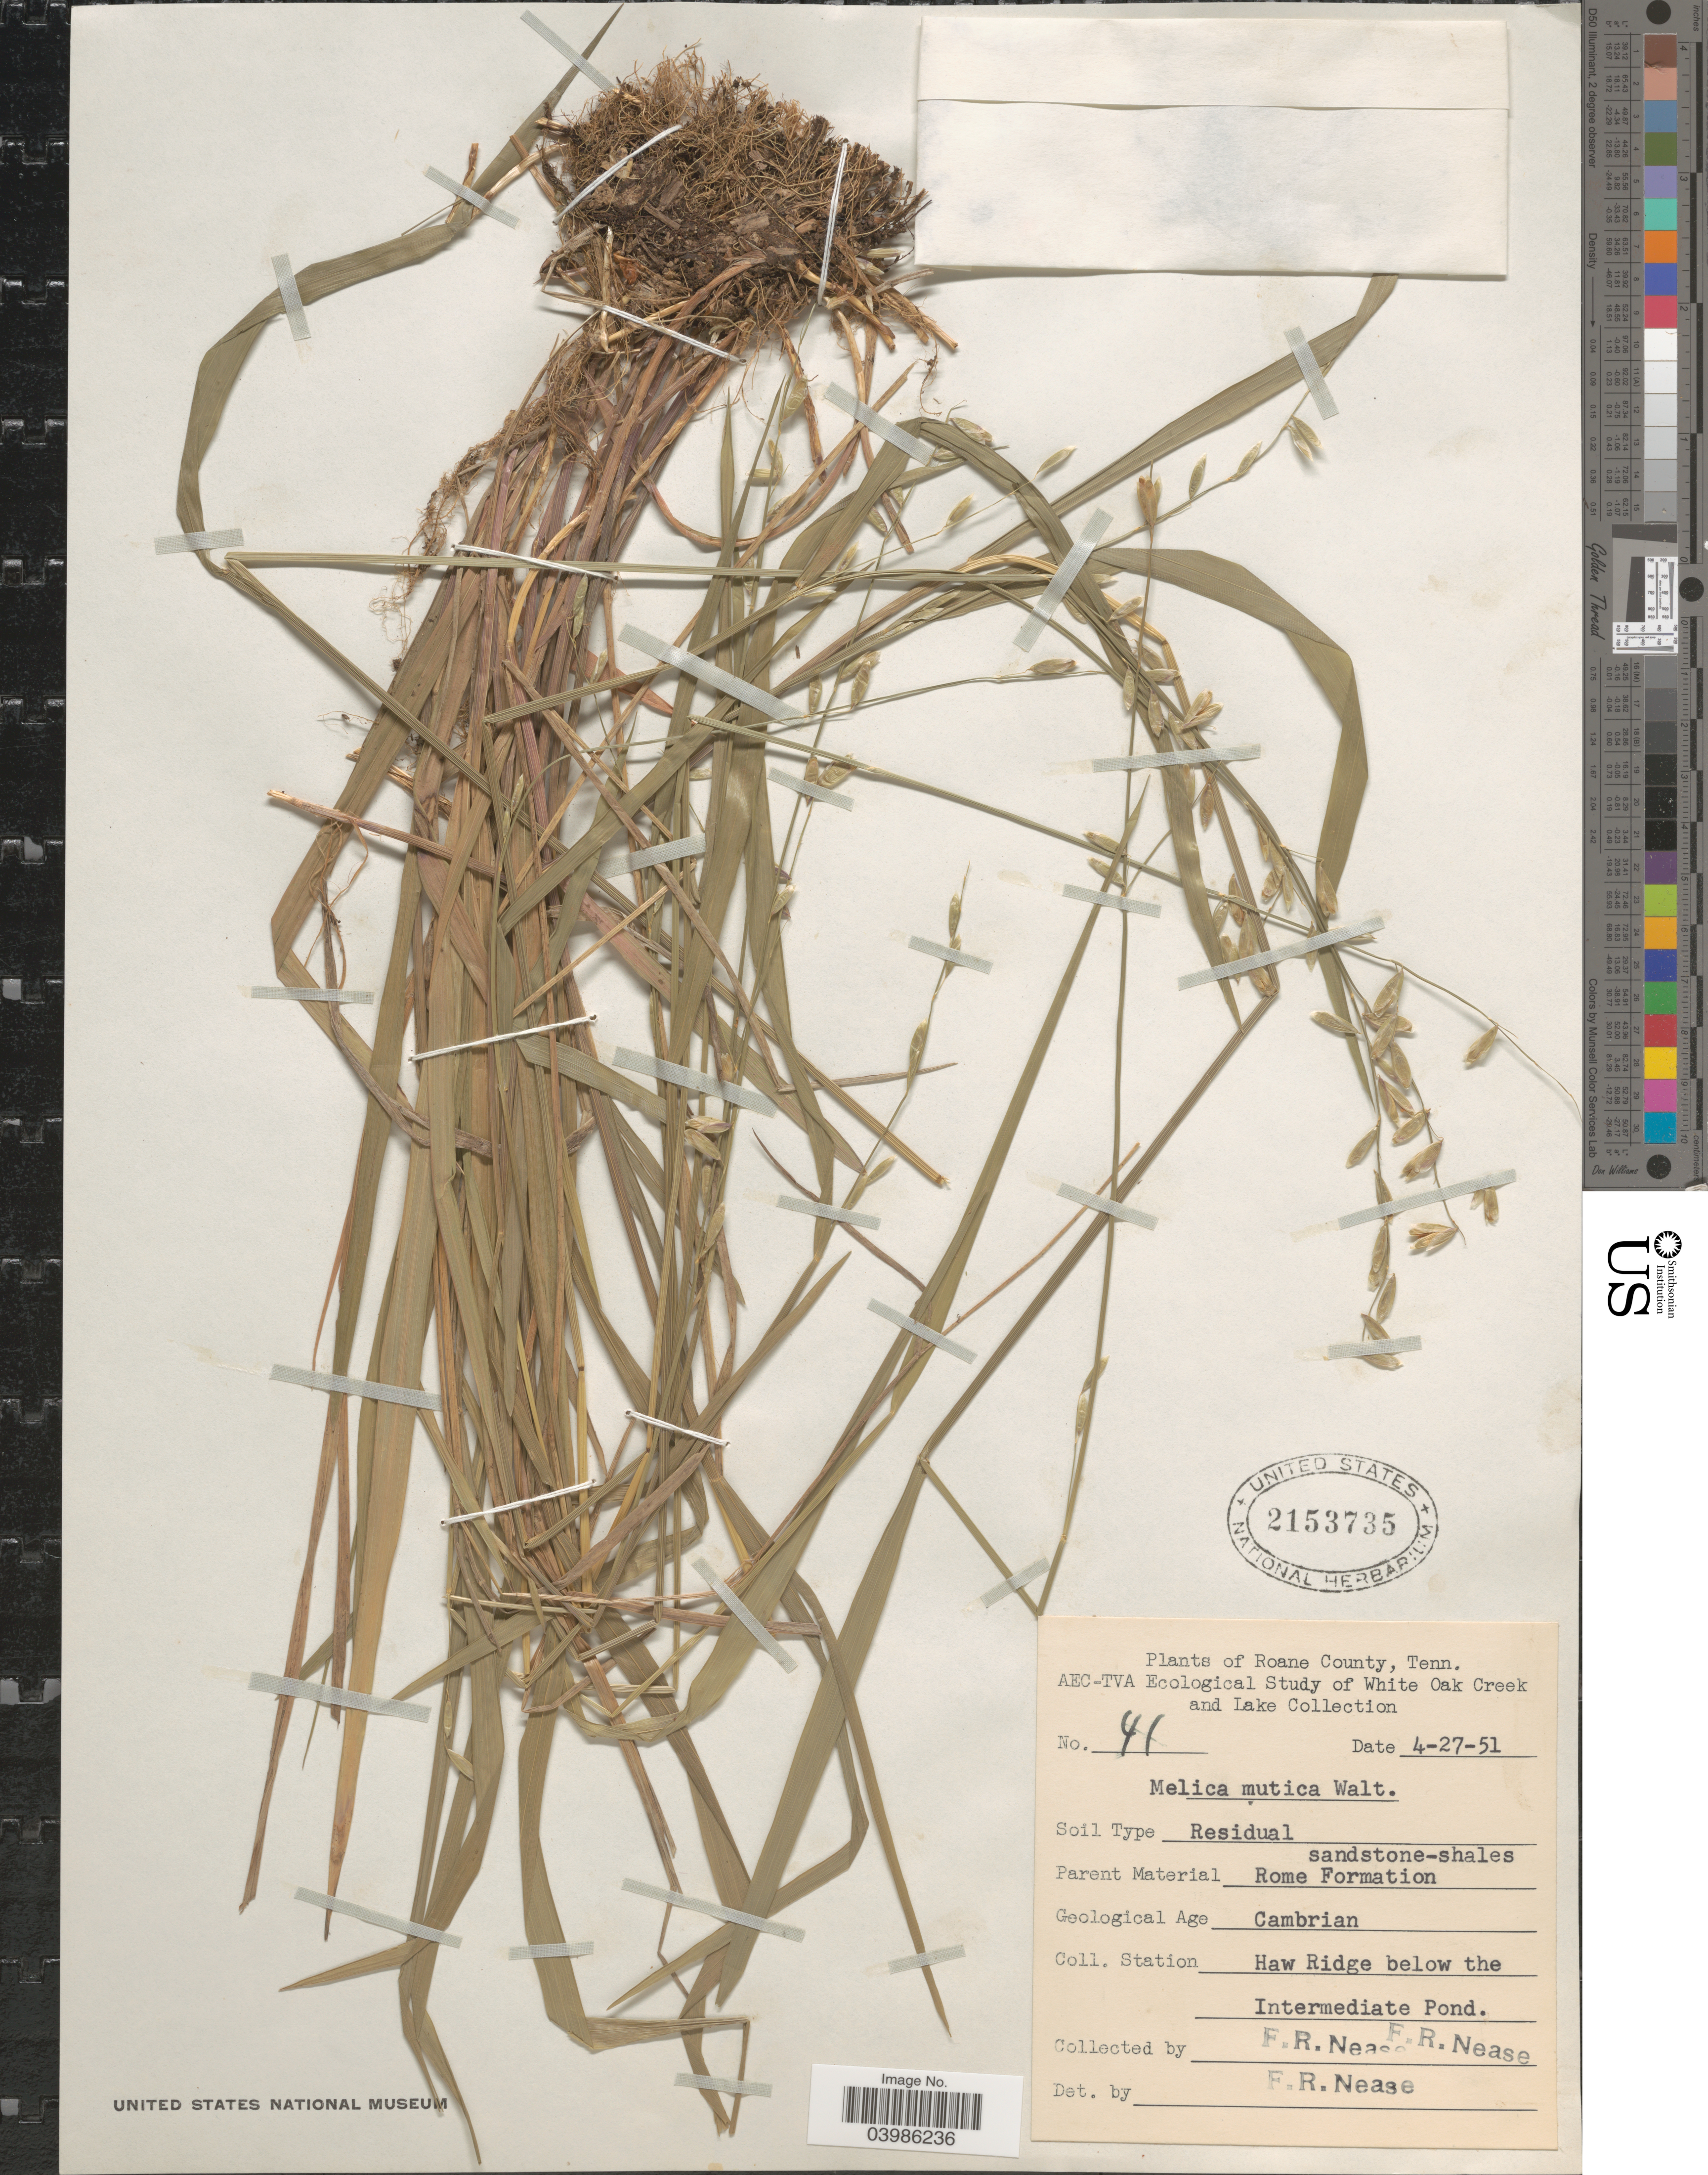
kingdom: Plantae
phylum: Tracheophyta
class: Liliopsida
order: Poales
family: Poaceae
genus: Melica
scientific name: Melica mutica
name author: Walter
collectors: F. Nease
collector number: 41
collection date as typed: Transcribed d/m/y: 27/4/51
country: United States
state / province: Tennessee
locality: Roane County. Station Haw Ridge below the Intermediate Pond.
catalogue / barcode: US 2153735